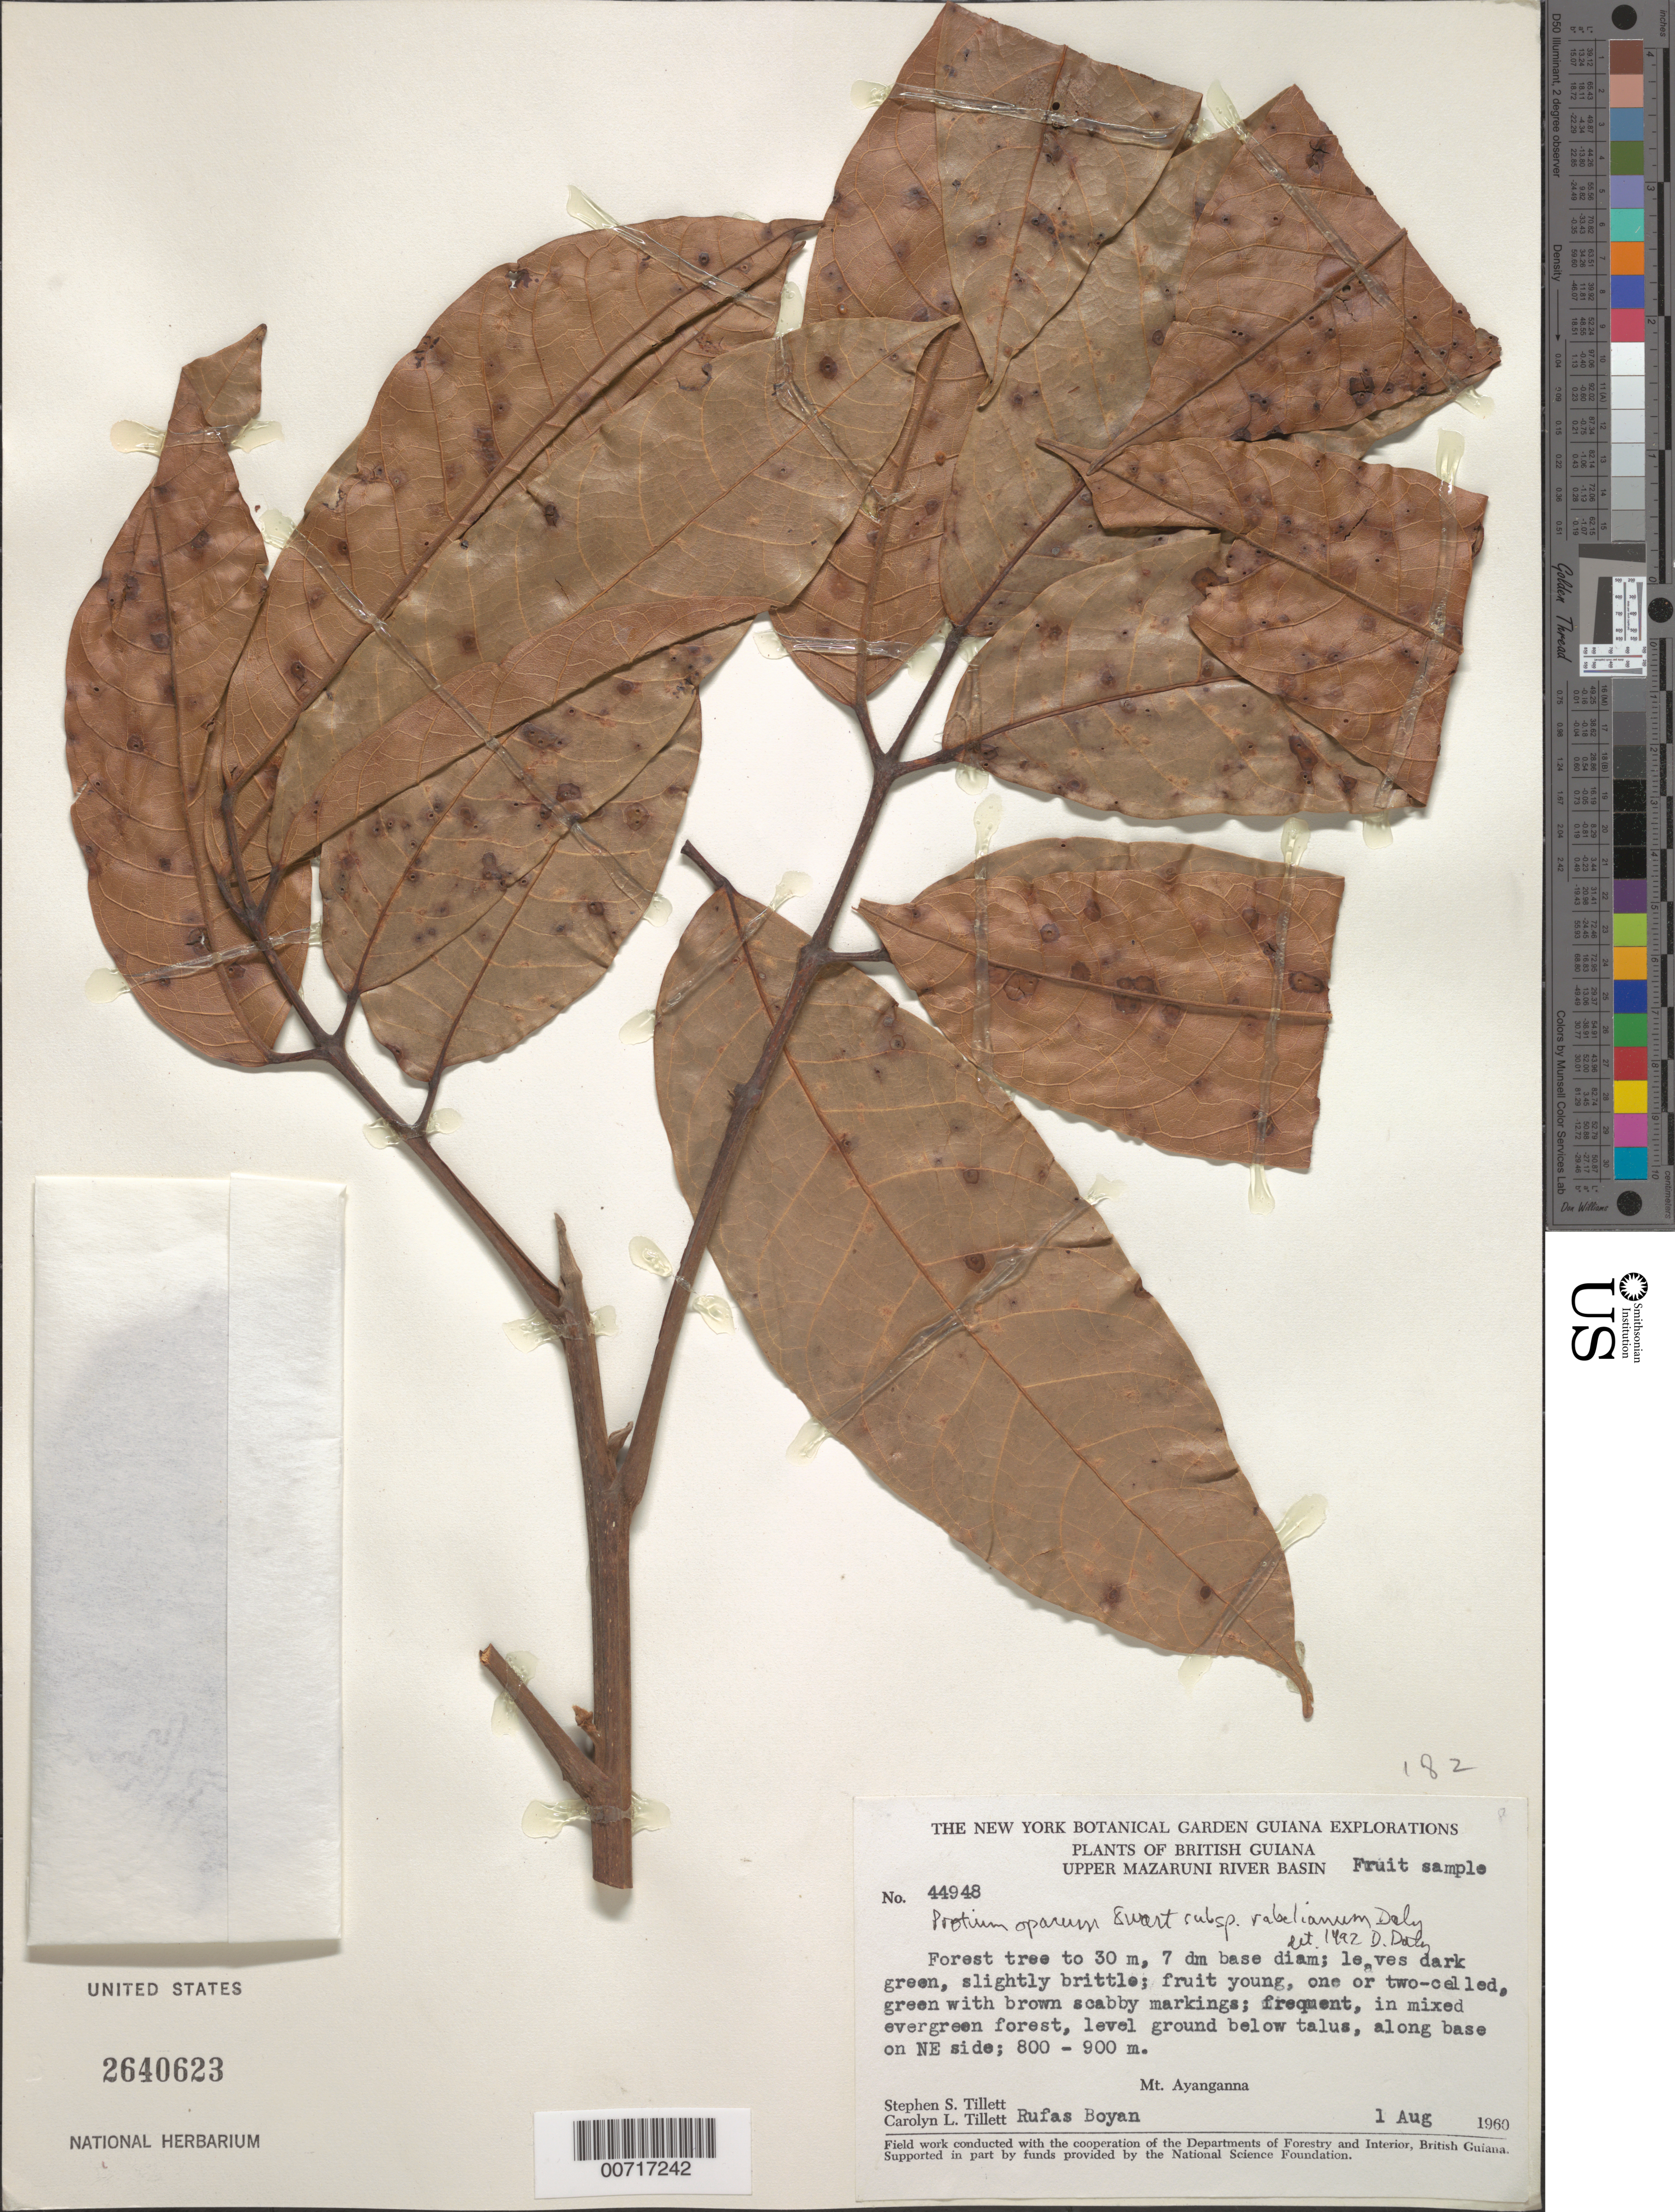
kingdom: Plantae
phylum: Tracheophyta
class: Magnoliopsida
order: Sapindales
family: Burseraceae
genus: Protium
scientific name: Protium opacum subsp. rabelianum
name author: Daly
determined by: Daly, D. C.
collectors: S. S. Tillett, C. L. Tillett & R. Boyan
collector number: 44948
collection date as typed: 1-Aug-60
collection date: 1960-08-01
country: Guyana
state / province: Cuyuni-Mazaruni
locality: Mt. Ayanganna, NE side of, Upper Mazaruni R Basin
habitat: Mixed evergreen forest on level ground below talus along base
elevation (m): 800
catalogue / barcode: US 2640623